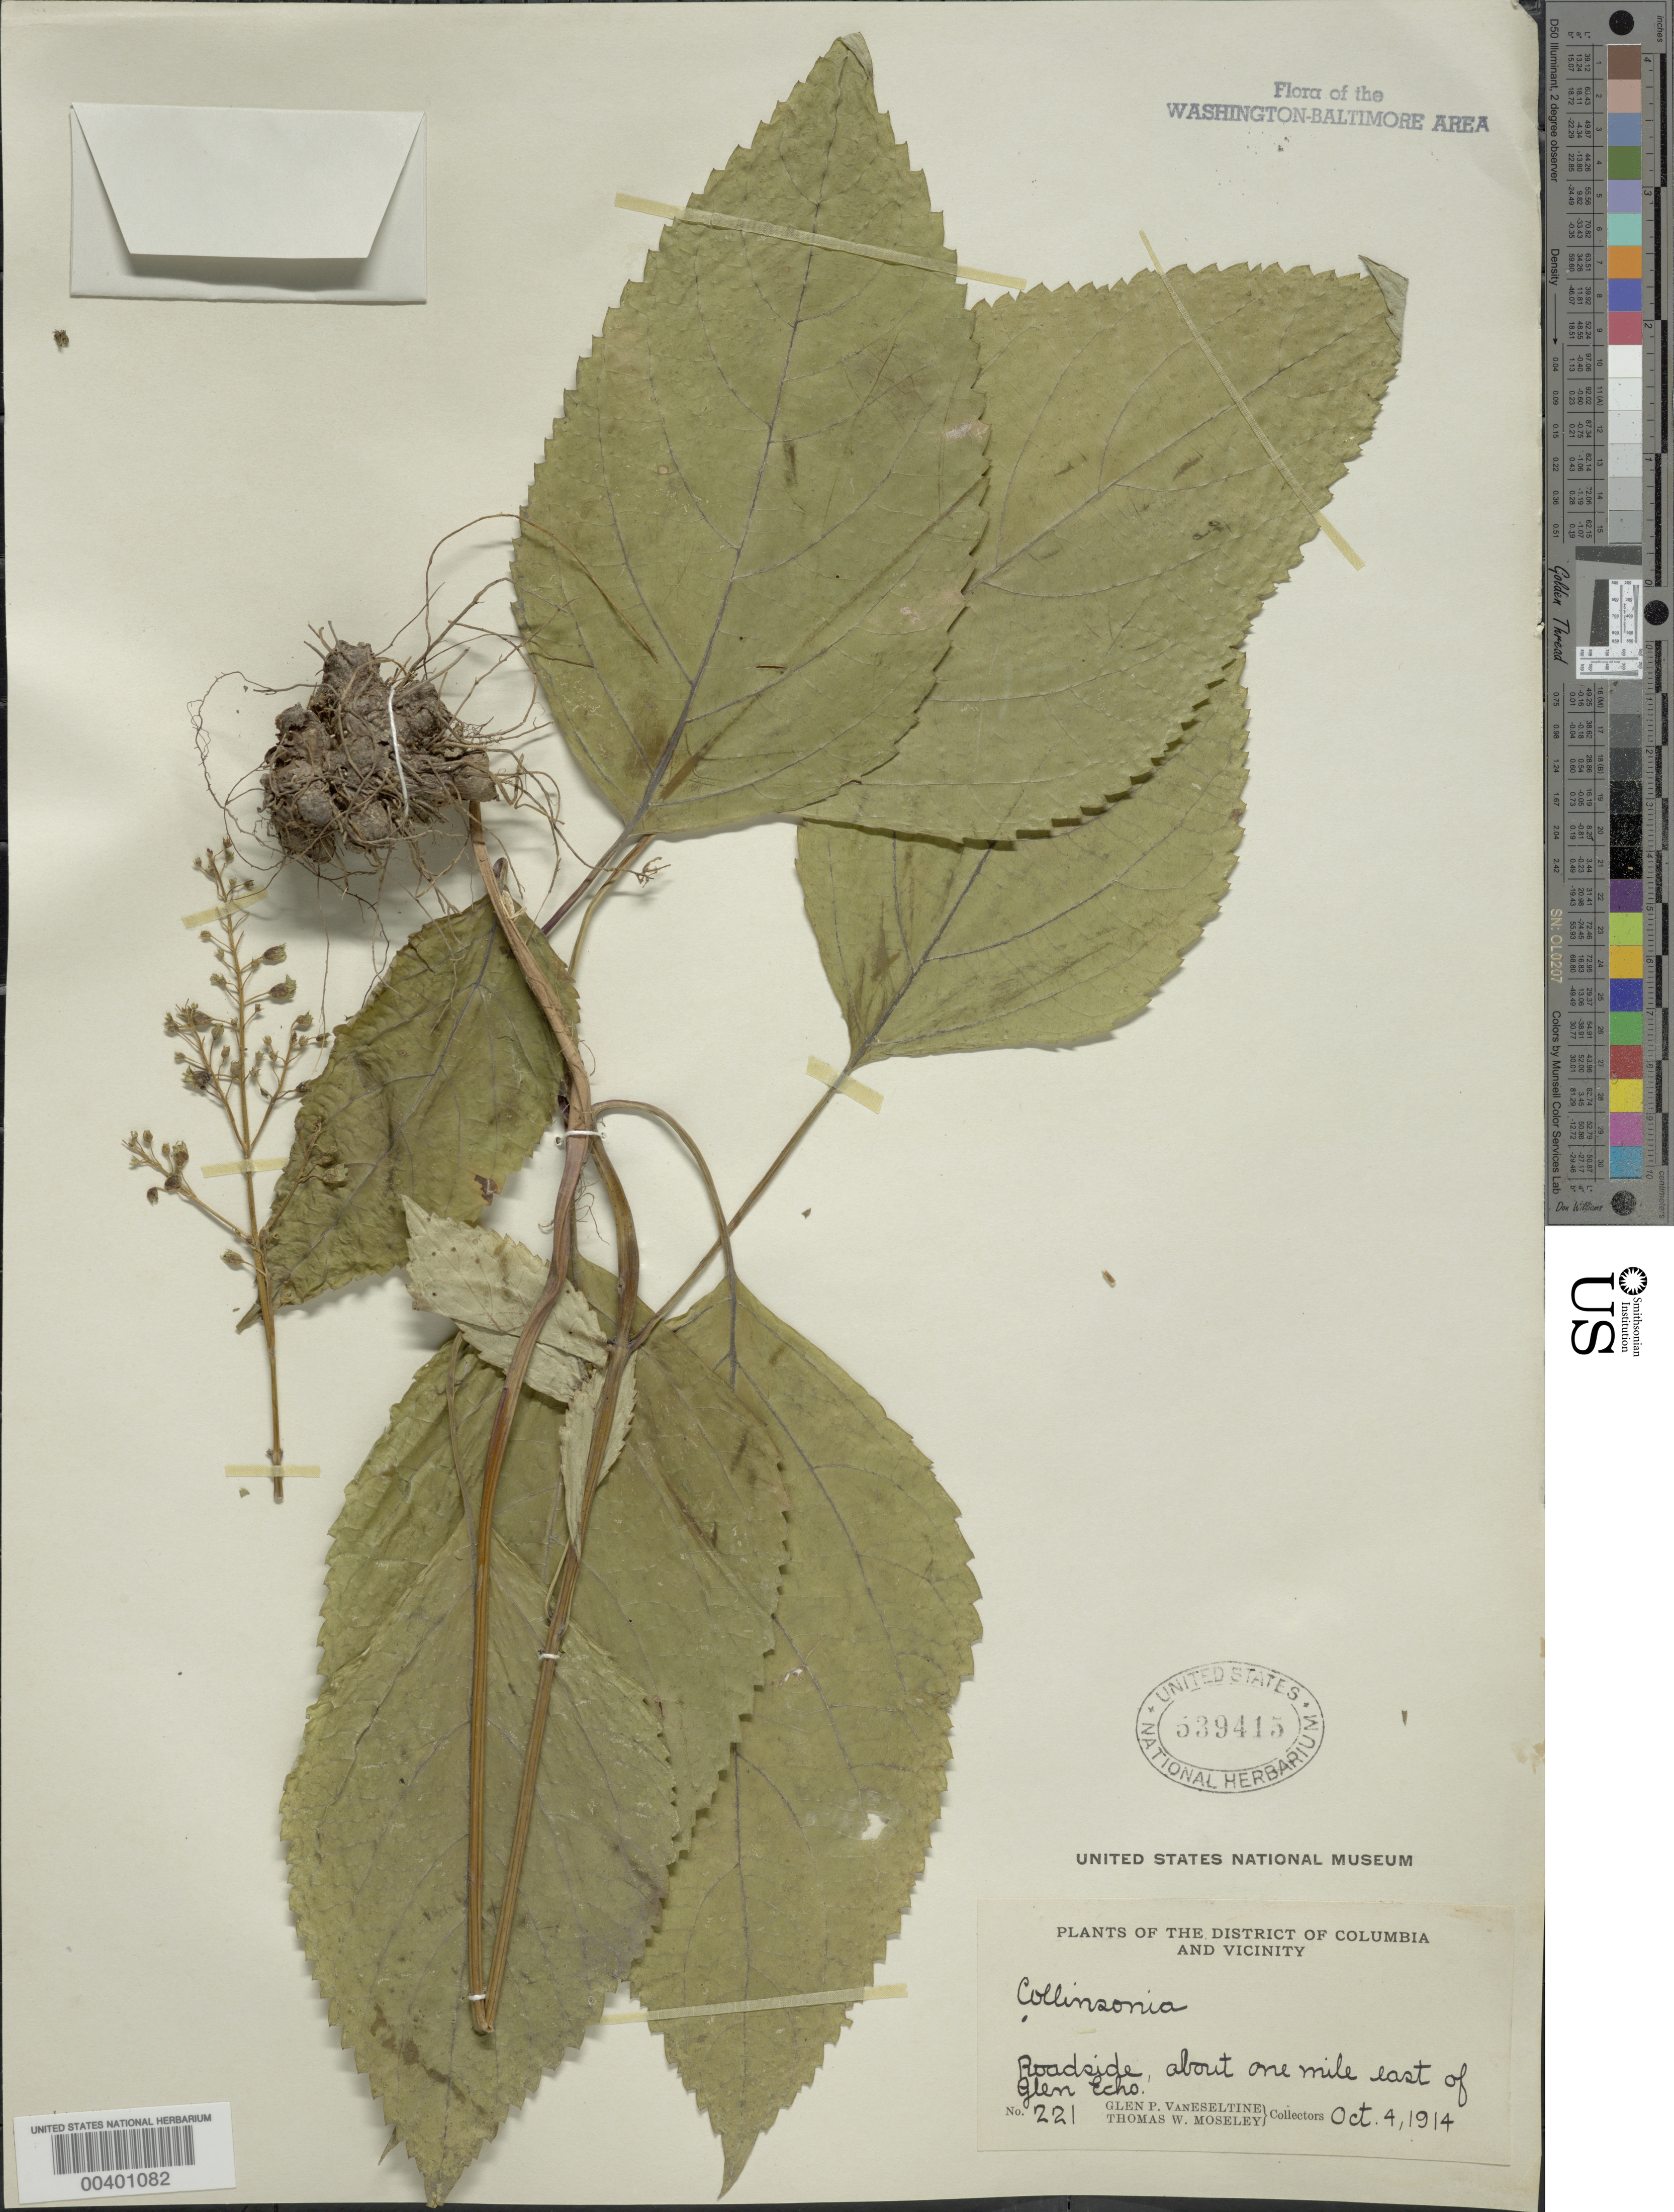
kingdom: Plantae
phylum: Tracheophyta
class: Magnoliopsida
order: Lamiales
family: Lamiaceae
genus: Collinsonia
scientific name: Collinsonia canadensis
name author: L.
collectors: G. P. Van Eseltine & T. Moseley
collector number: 221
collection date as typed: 04 Oct 1914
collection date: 1914-10-04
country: United States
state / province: Maryland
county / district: Montgomery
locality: East of Glen Echo C. & O. Canal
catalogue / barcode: US 539415